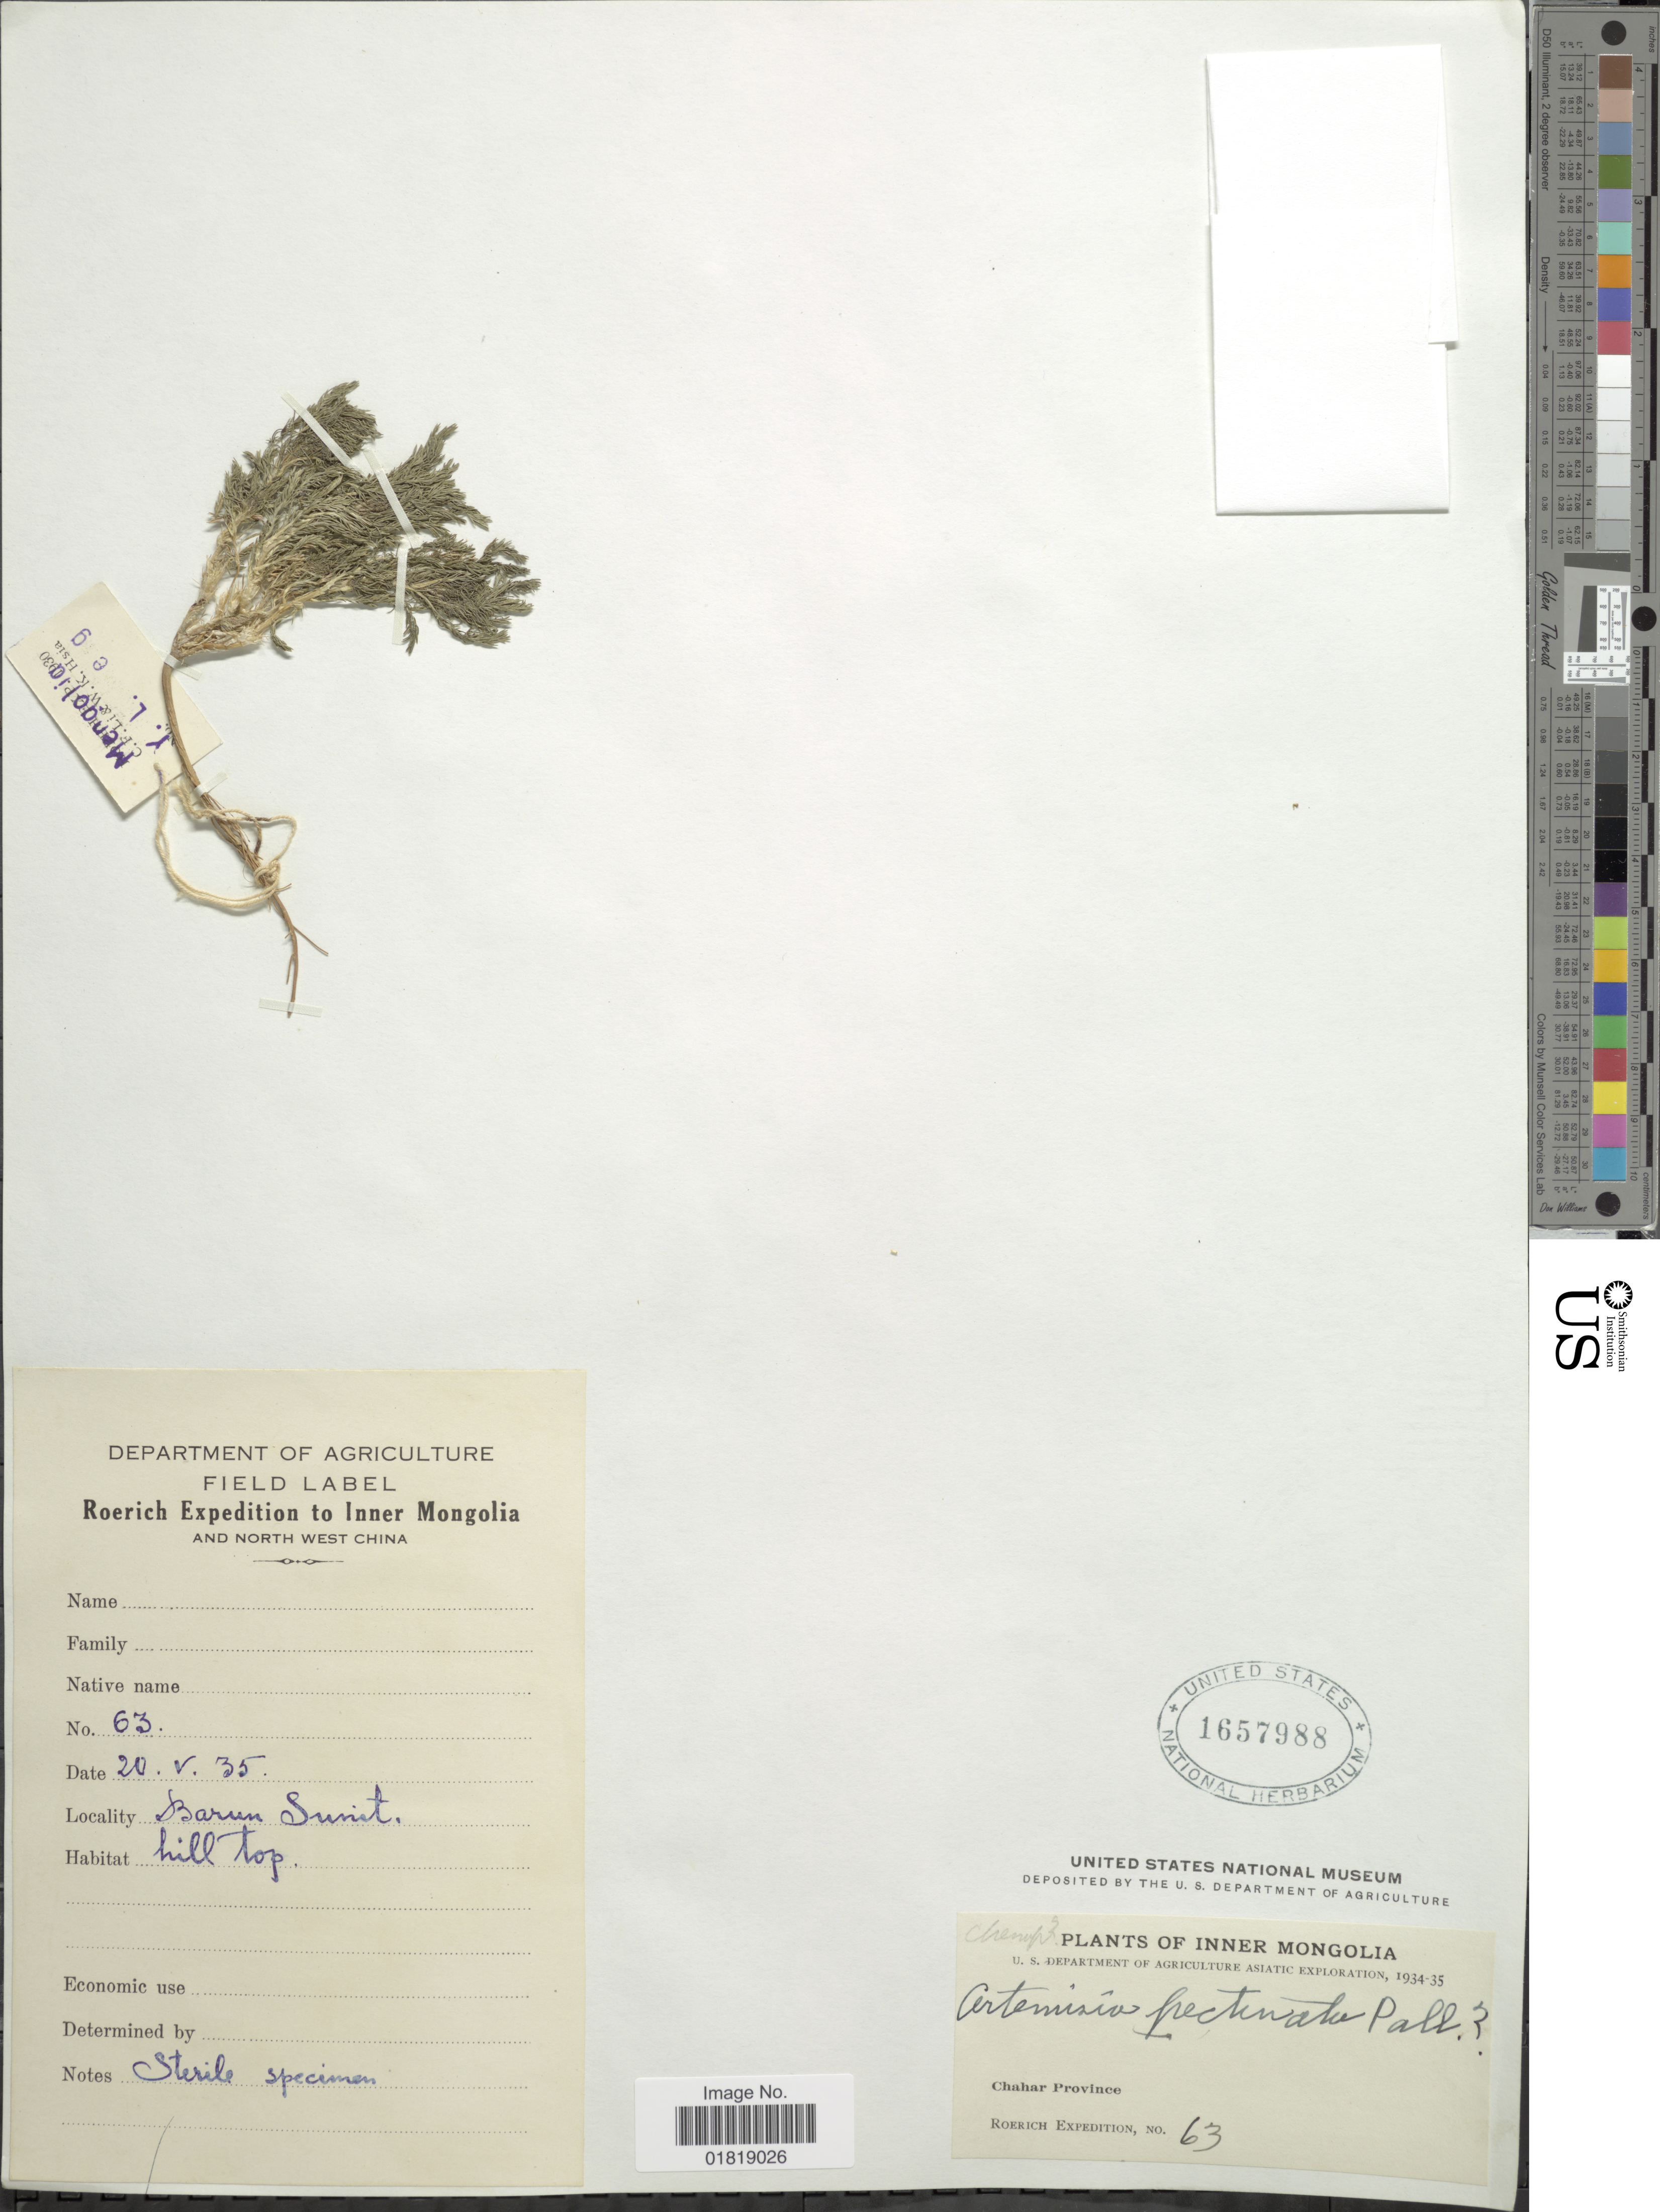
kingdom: Plantae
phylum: Tracheophyta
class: Magnoliopsida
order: Asterales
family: Asteraceae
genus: Artemisia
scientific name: Artemisia pectinata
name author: Pall.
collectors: Roerich Expedition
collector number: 63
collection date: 1935-05-20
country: China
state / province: Nei Monggol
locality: Inner Mongolia, Chahar Province, Barun Summit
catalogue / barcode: US 1657988